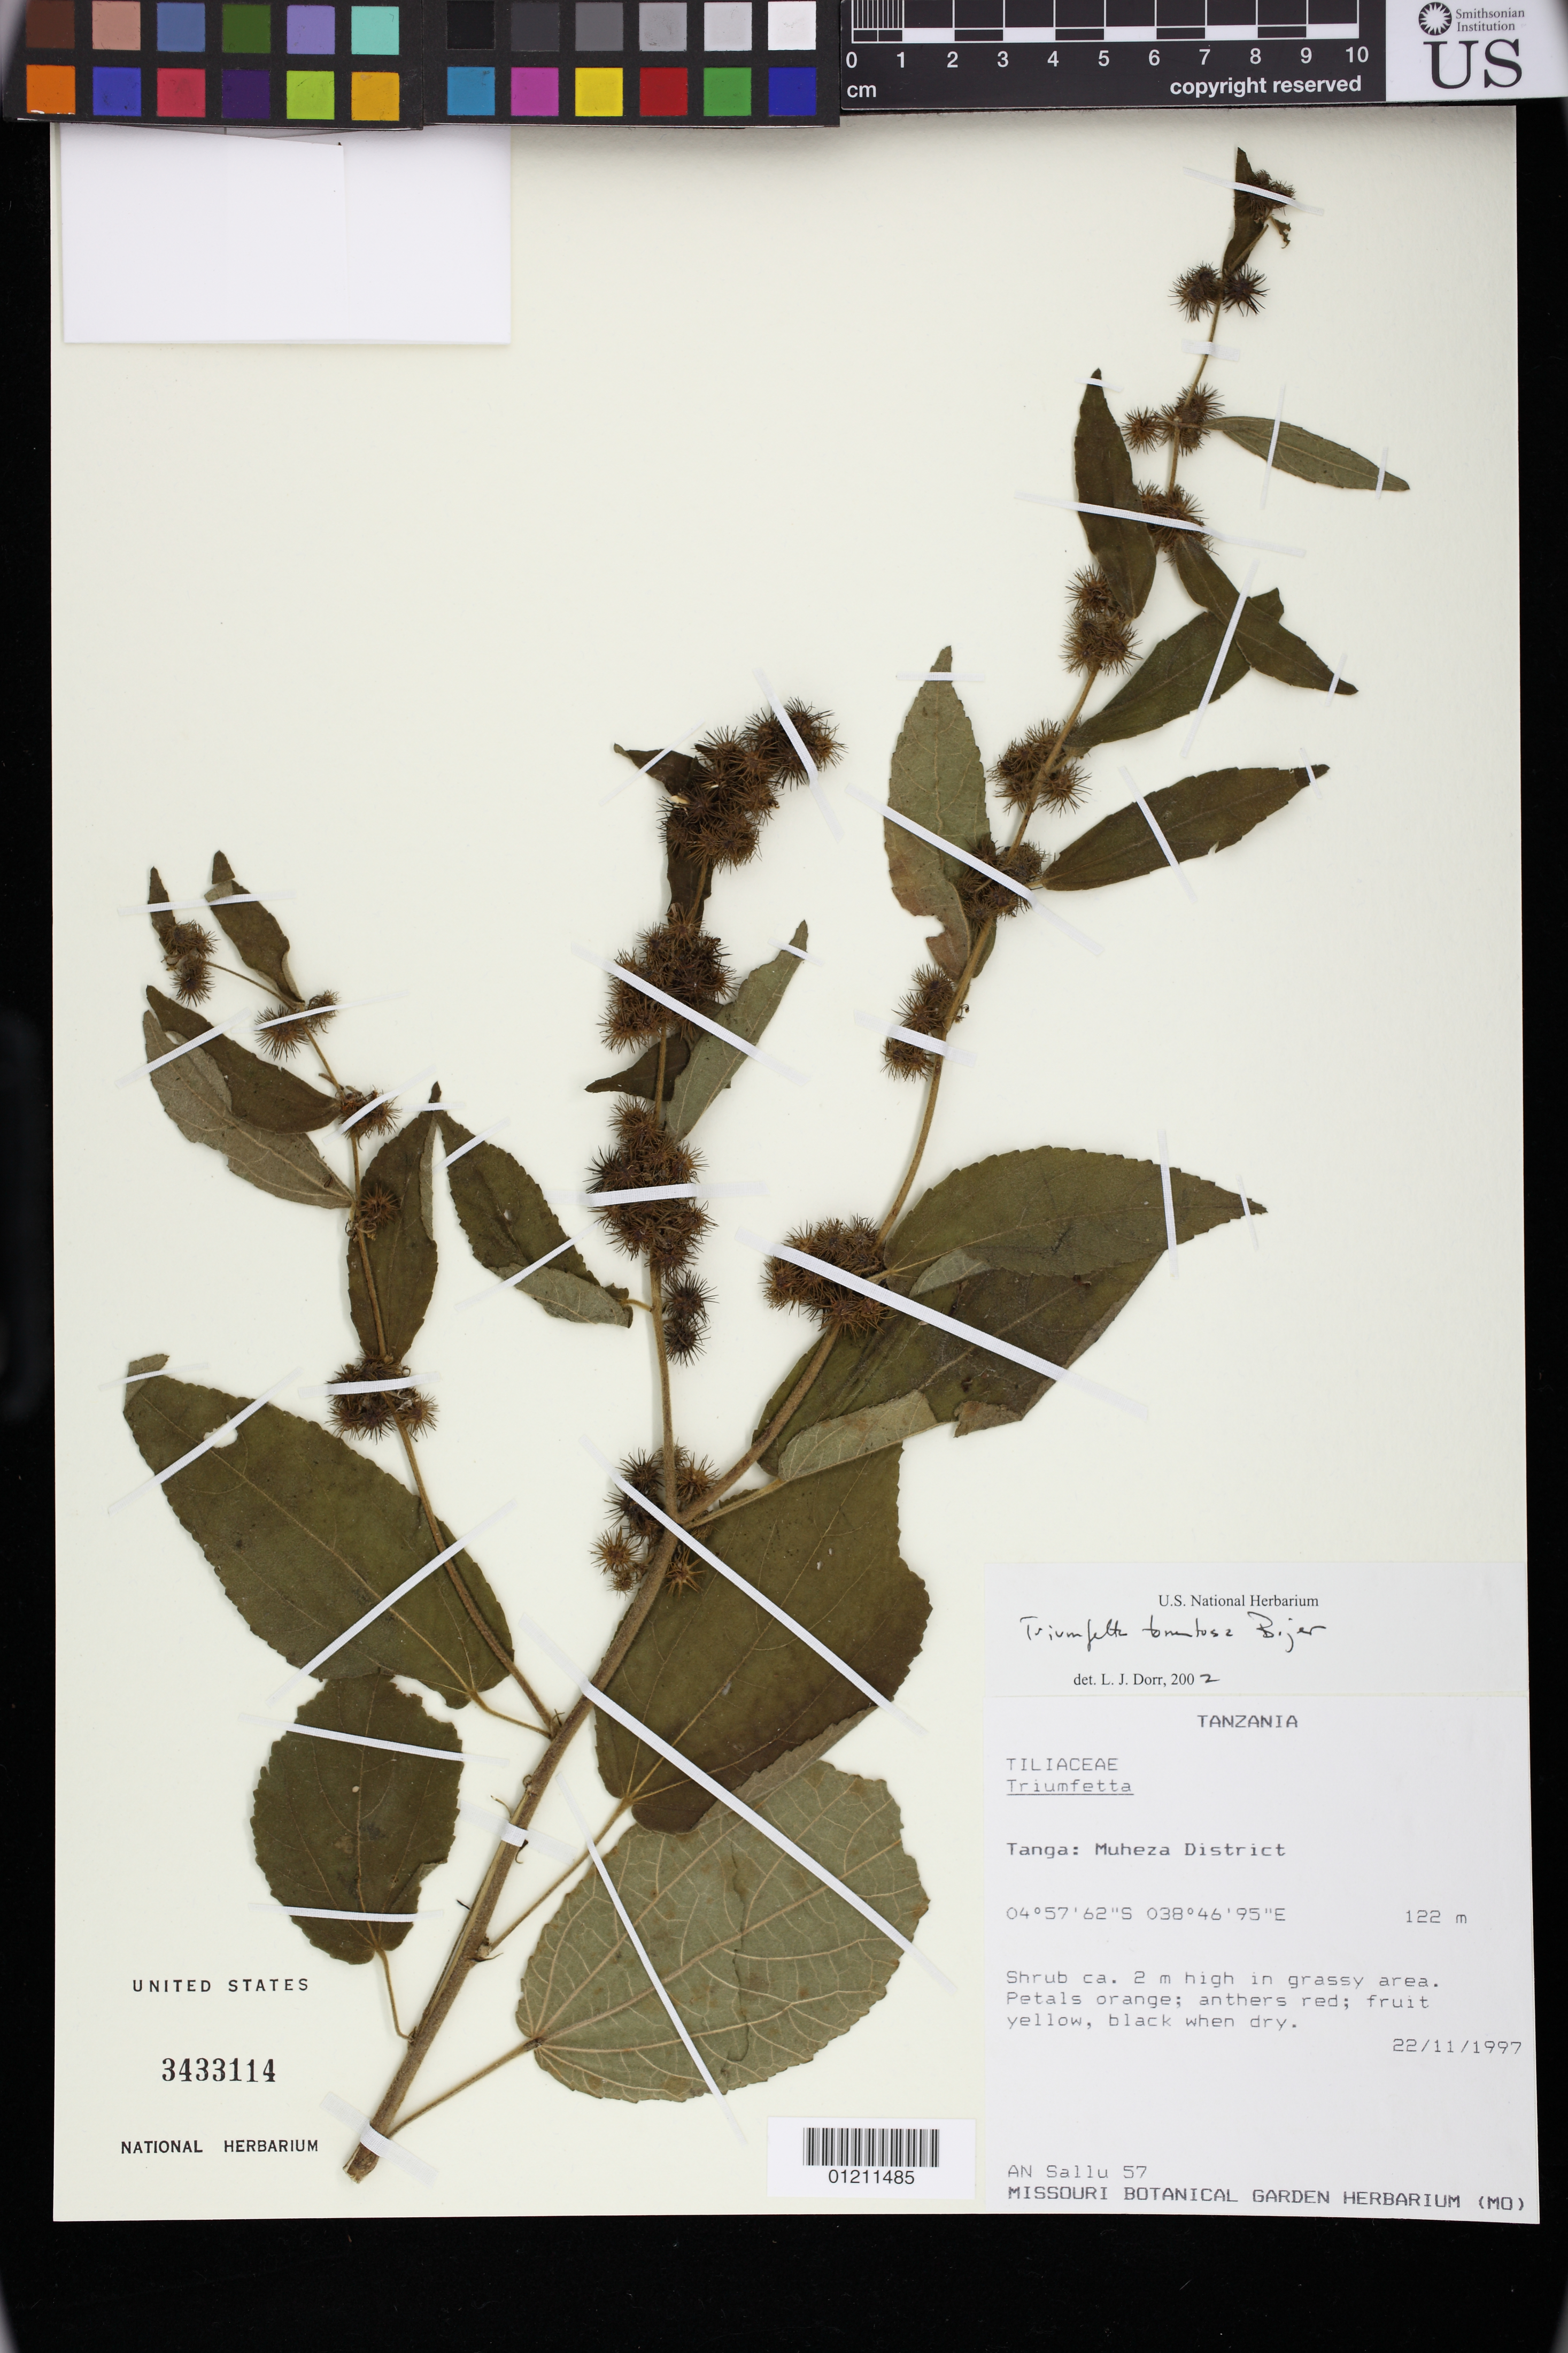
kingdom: Plantae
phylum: Tracheophyta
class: Magnoliopsida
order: Malvales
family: Malvaceae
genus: Triumfetta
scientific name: Triumfetta tomentosa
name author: Bojer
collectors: A. Ntemi Sallu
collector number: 57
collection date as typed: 22 Nov 1997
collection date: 1997-11-22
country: Tanzania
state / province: Tanga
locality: Tanga: Muheza District, Grassy area.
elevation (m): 122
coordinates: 04 57 62 S, 38 46 95 E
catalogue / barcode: US 3433114